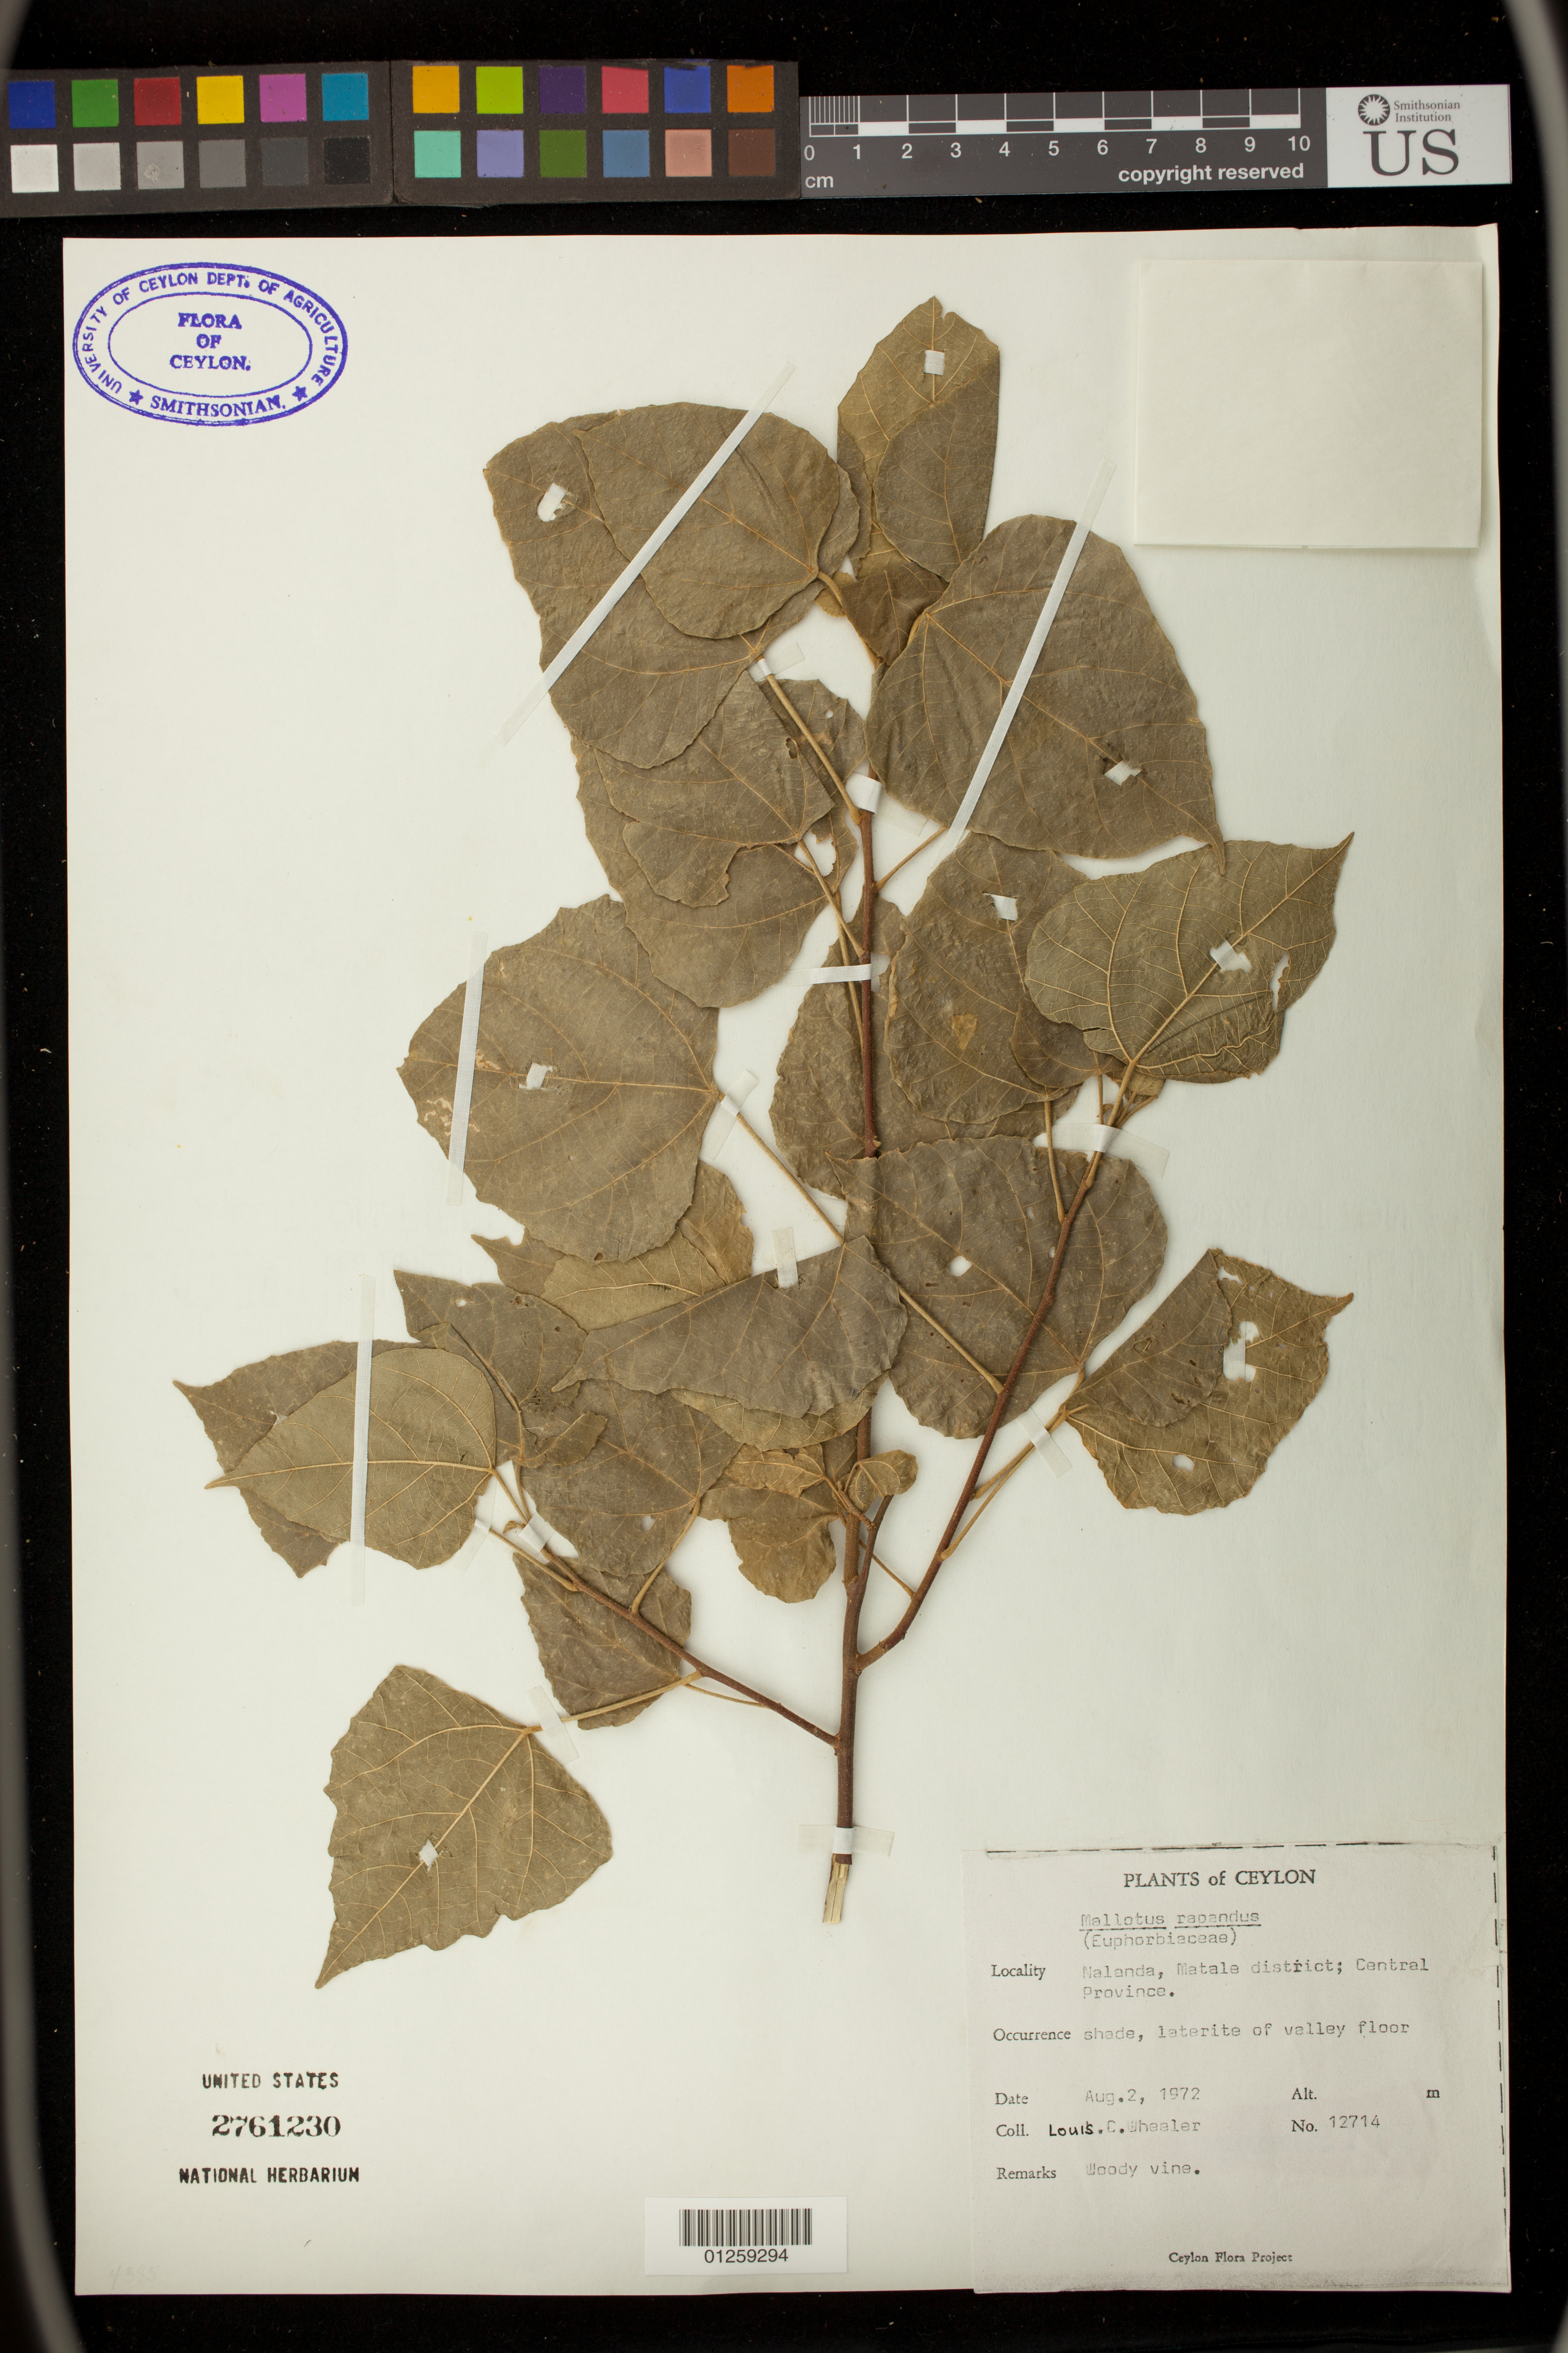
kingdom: Plantae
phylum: Tracheophyta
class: Magnoliopsida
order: Malpighiales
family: Euphorbiaceae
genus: Mallotus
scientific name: Mallotus repandus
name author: (Rottler) Müll. Arg.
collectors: L. C. Wheeler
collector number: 12714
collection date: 1972-08-02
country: Sri Lanka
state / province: Central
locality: Nalanda, Matale district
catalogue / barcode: US 2761230